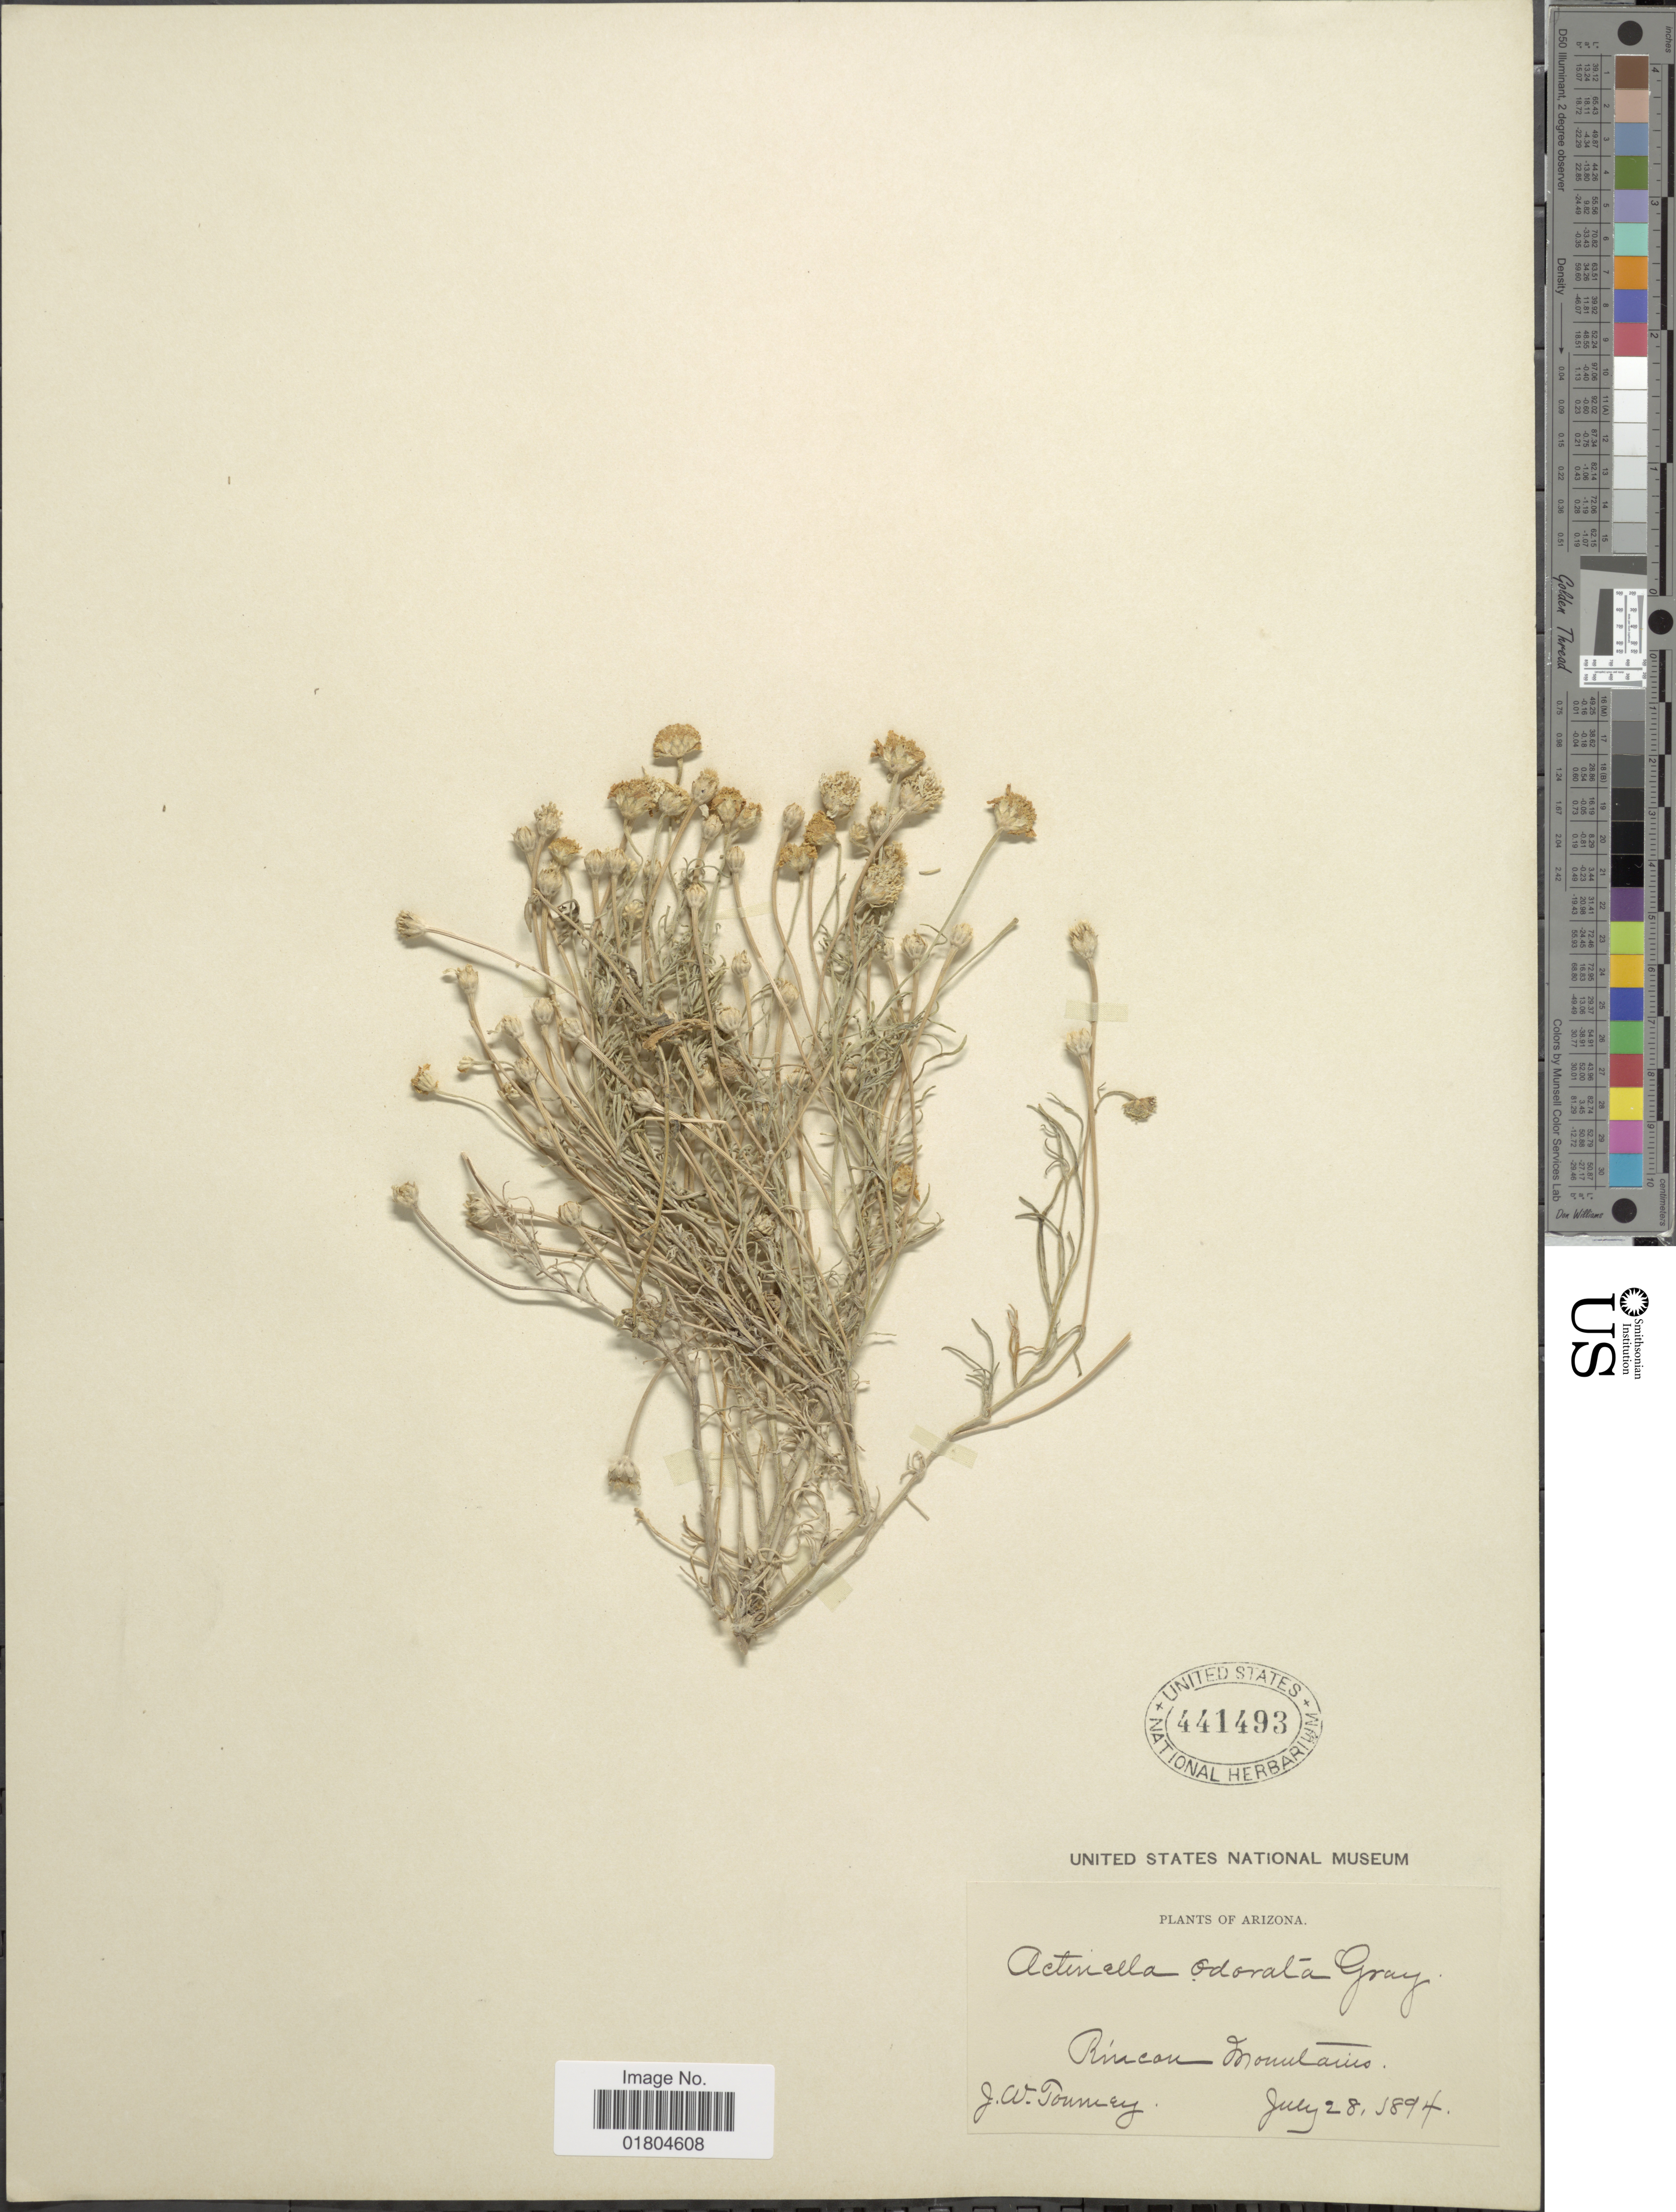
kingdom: Plantae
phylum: Tracheophyta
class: Magnoliopsida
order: Asterales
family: Asteraceae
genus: Hymenoxys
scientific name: Hymenoxys odorata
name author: DC.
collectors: J. W. Toumey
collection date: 1894-07-28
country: United States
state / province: Arizona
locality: Rincon Mountains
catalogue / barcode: US 441493